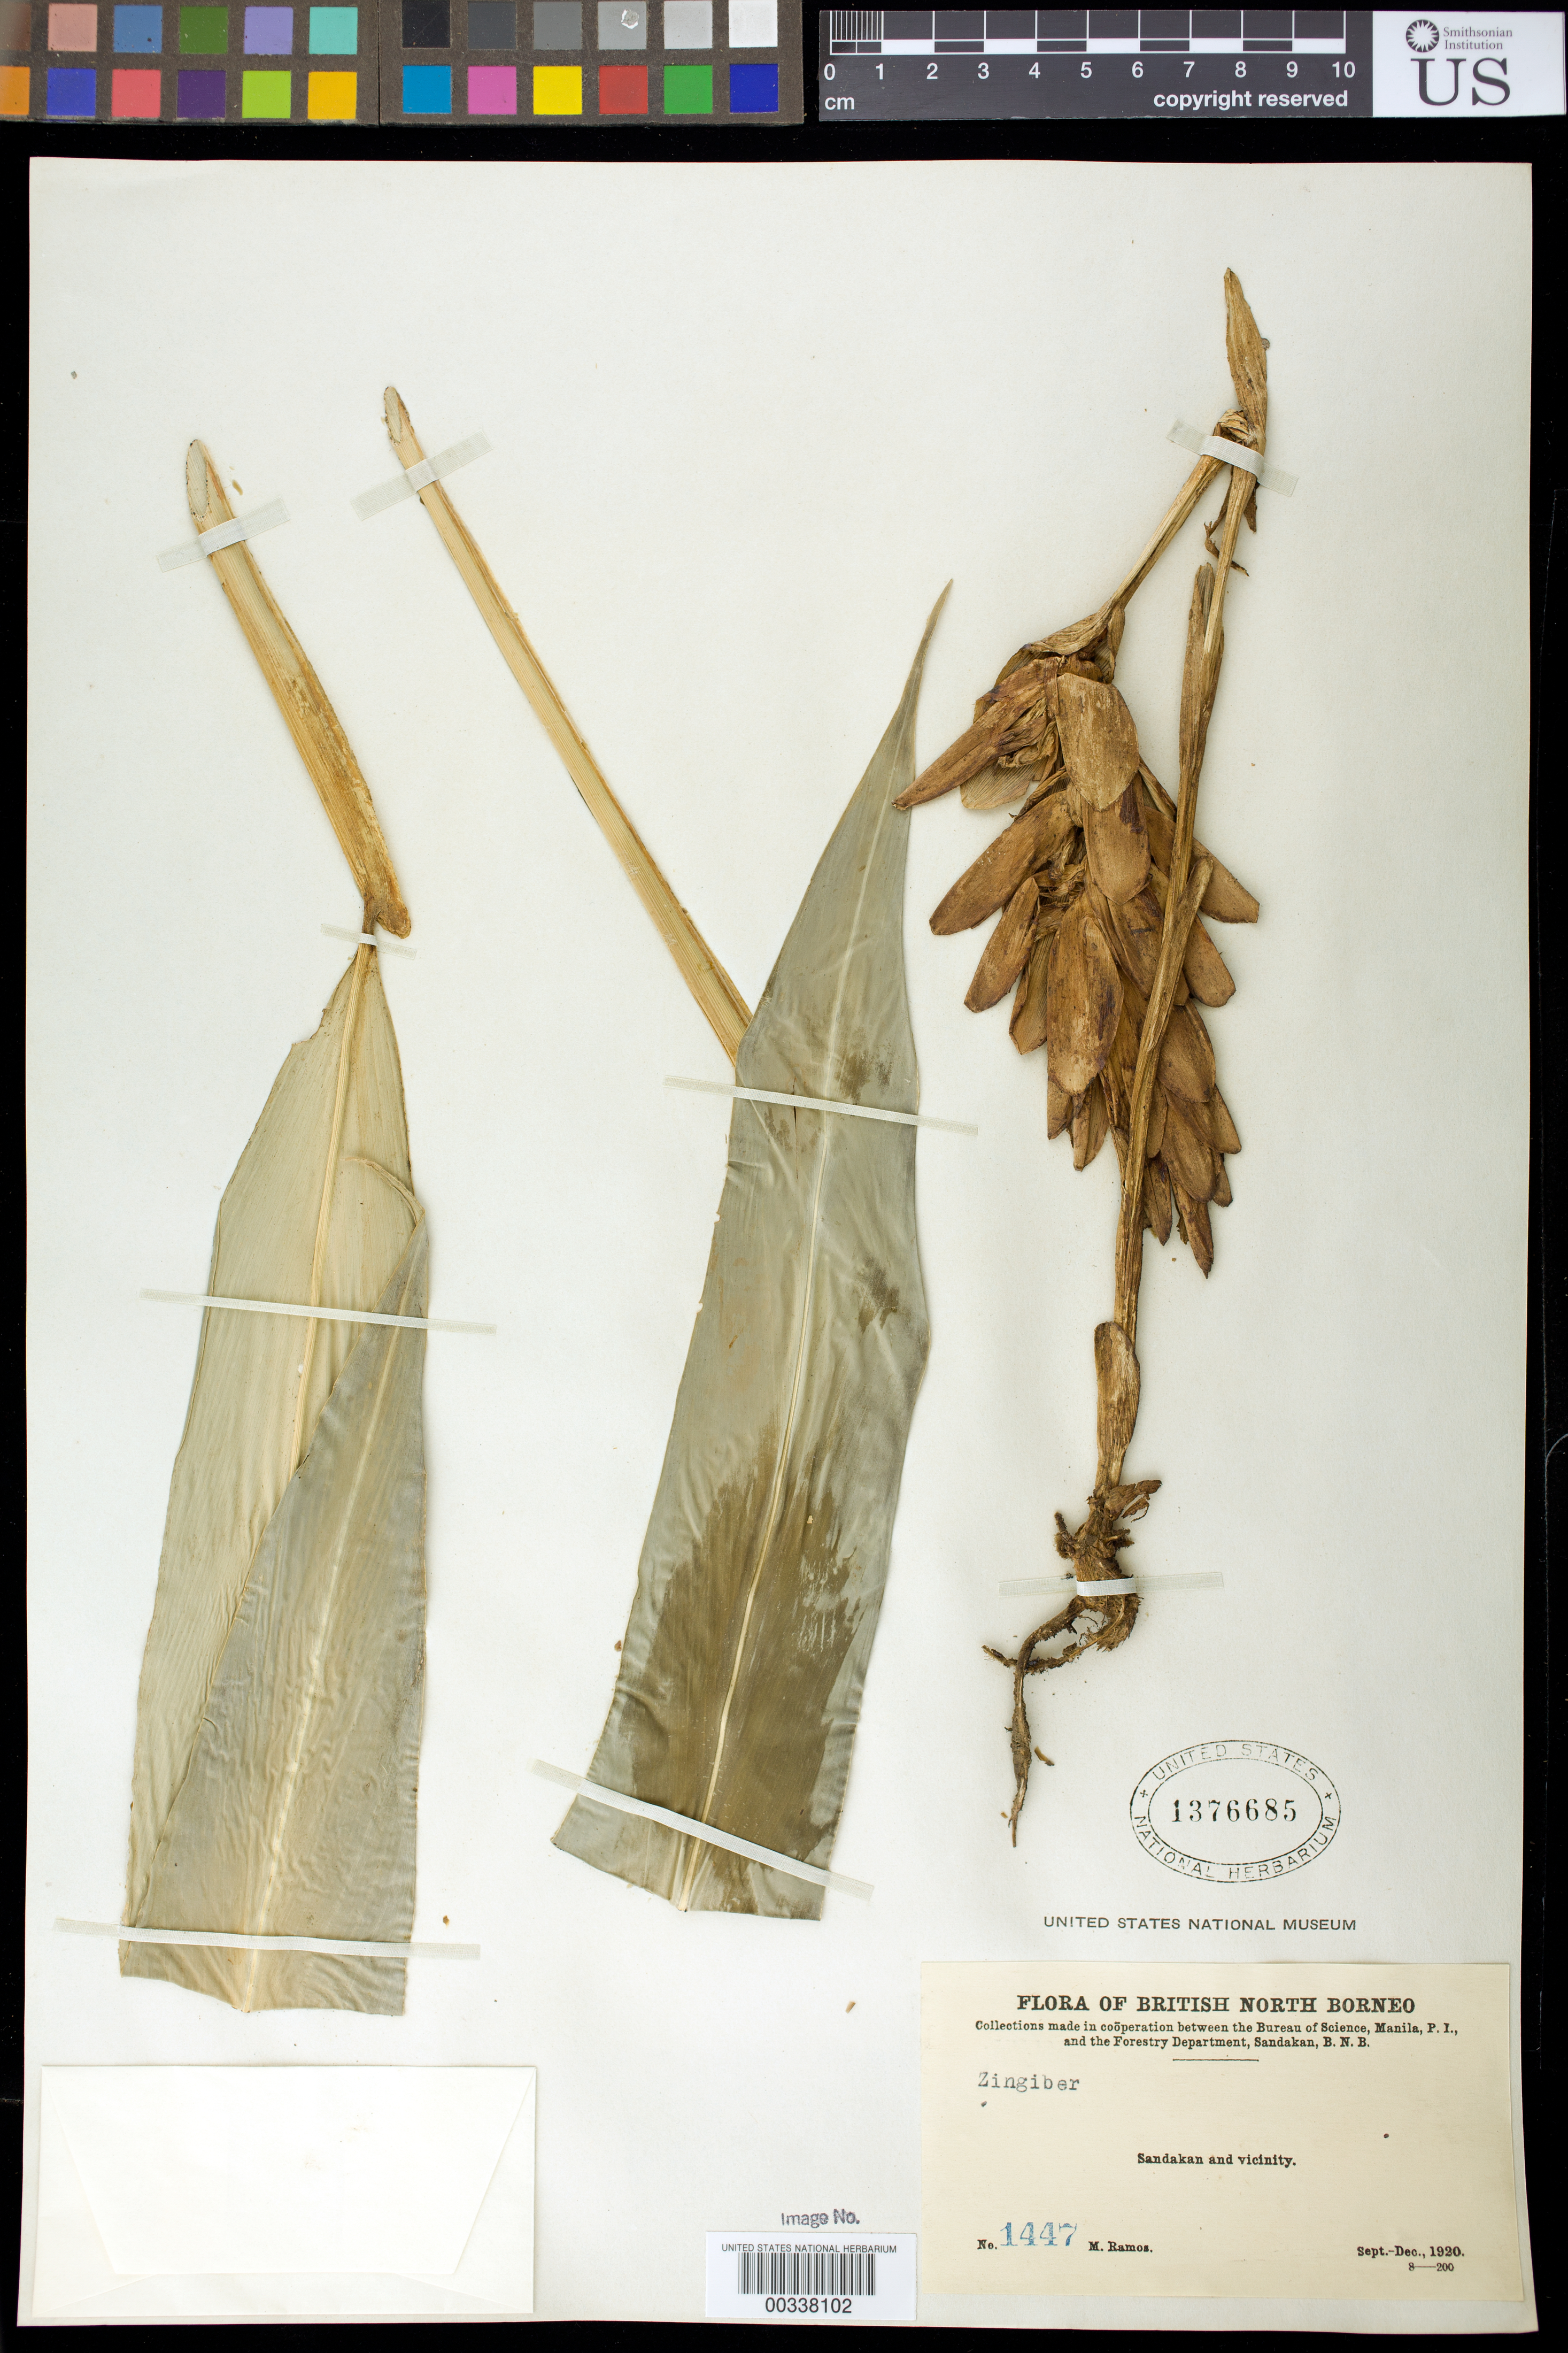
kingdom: Plantae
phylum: Tracheophyta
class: Liliopsida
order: Zingiberales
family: Zingiberaceae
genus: Zingiber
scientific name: Zingiber sp.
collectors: M. Ramos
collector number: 1447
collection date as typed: Sep 1920 to -- Dec 1920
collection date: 1920-09/1920-12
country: Malaysia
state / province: Sabah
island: Borneo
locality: Sandakan and vicinity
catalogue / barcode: US 1376685